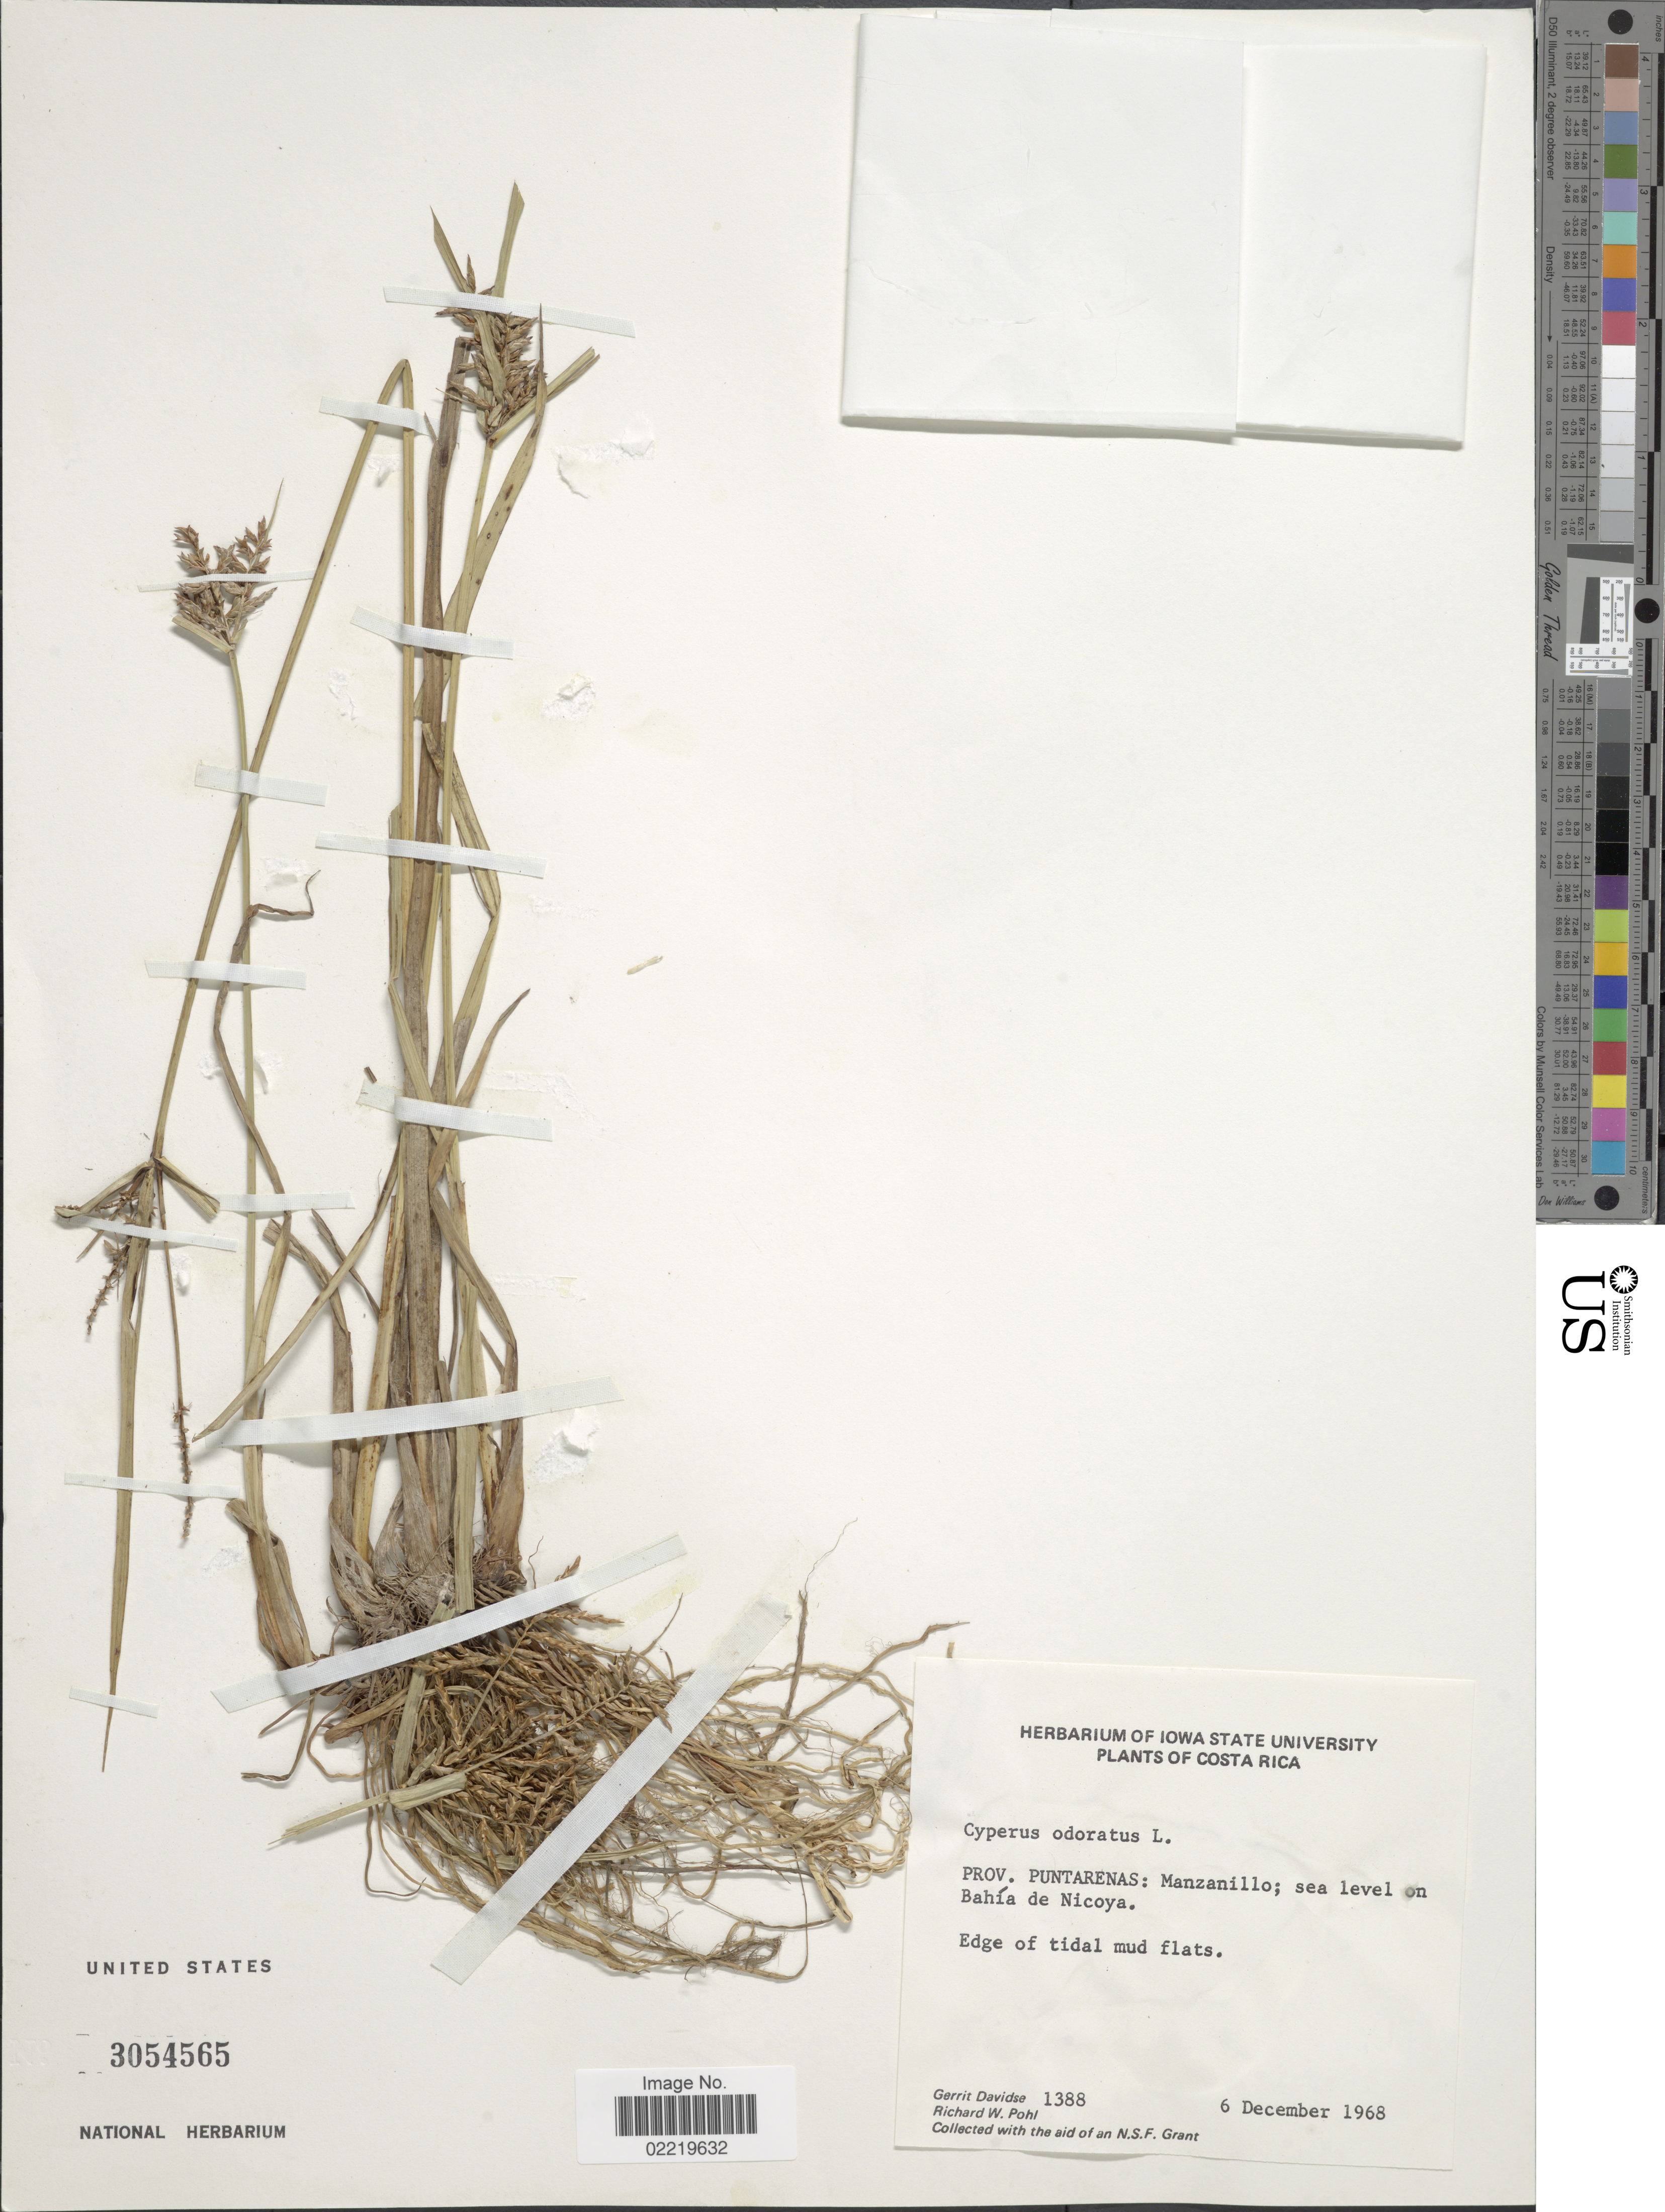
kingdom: Plantae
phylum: Tracheophyta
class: Liliopsida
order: Poales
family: Cyperaceae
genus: Cyperus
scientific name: Cyperus odoratus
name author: L.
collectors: G. Davidse & R. W. Pohl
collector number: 1388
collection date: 1968-12-06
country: Costa Rica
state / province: Puntarenas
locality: Manzanillo; sea level on Bahía de Nicoya, Edge of tidal mud flats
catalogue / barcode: US 3054565